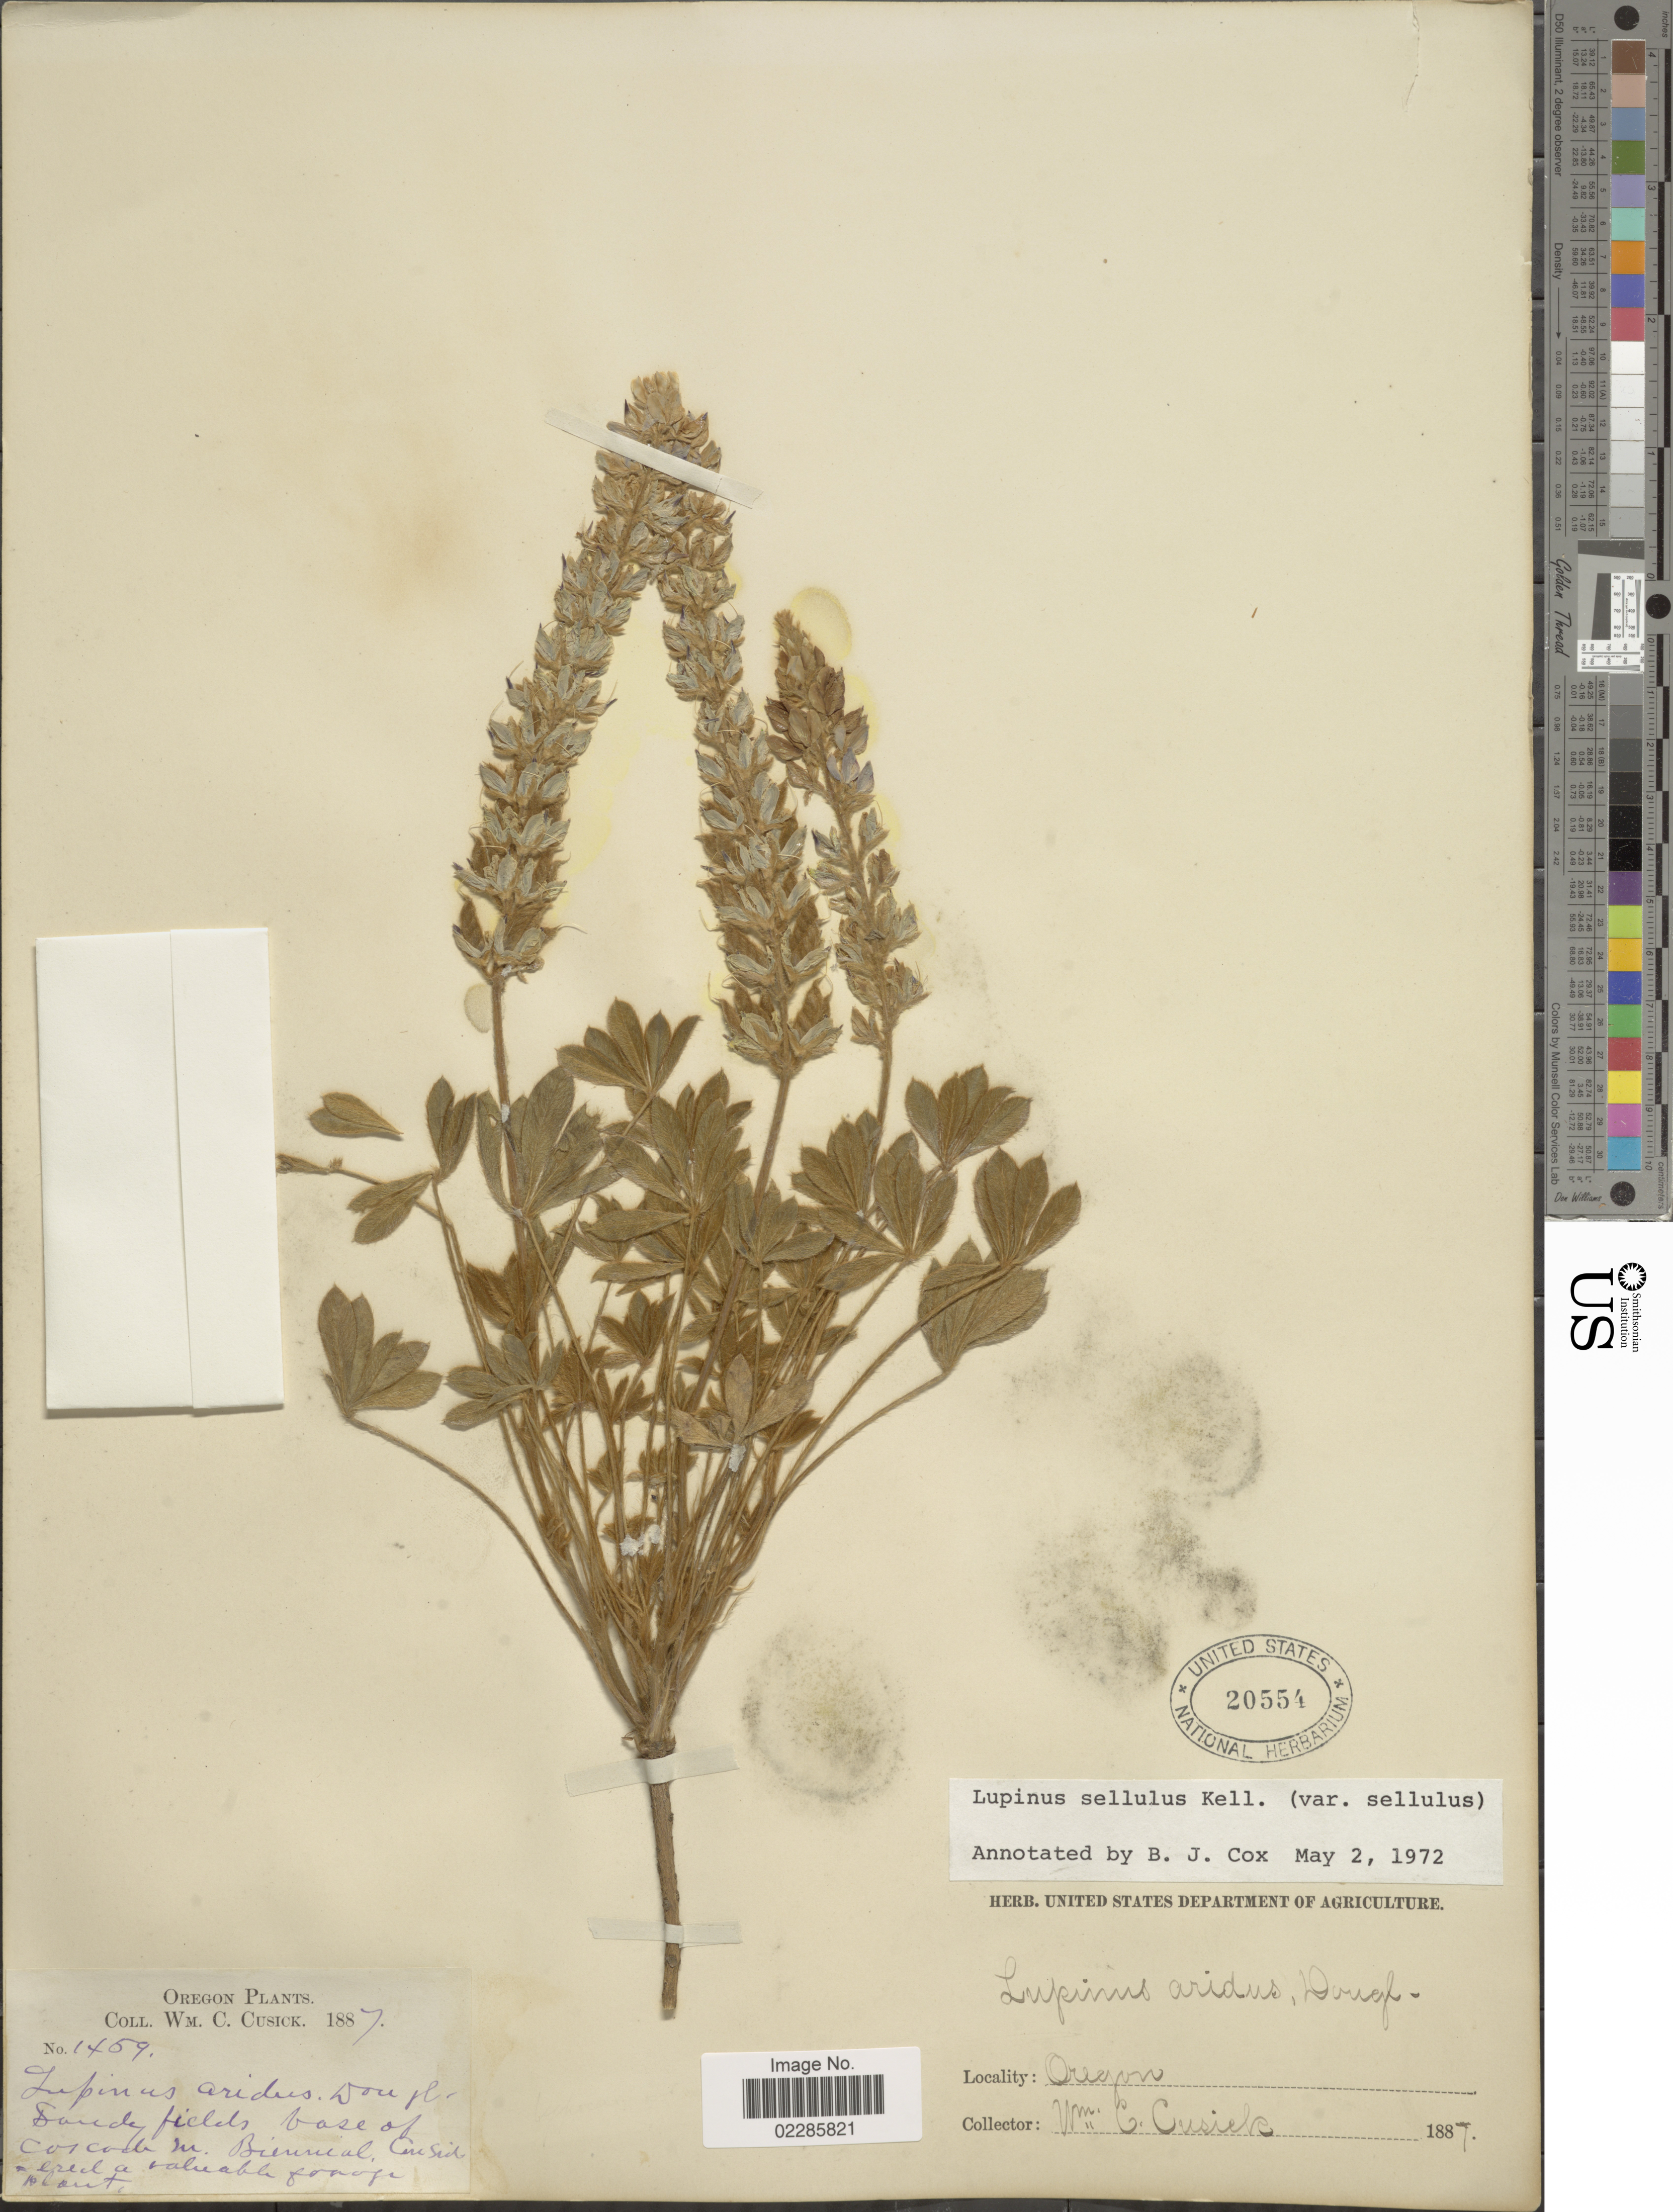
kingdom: Plantae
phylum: Tracheophyta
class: Magnoliopsida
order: Fabales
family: Fabaceae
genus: Lupinus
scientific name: Lupinus sellulus var. sellulus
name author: Kellogg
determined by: Cox, B. J.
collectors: W. C. Cusick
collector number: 1459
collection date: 1887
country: United States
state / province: Oregon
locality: Sandy fields base of Cascade M.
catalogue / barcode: US 20554